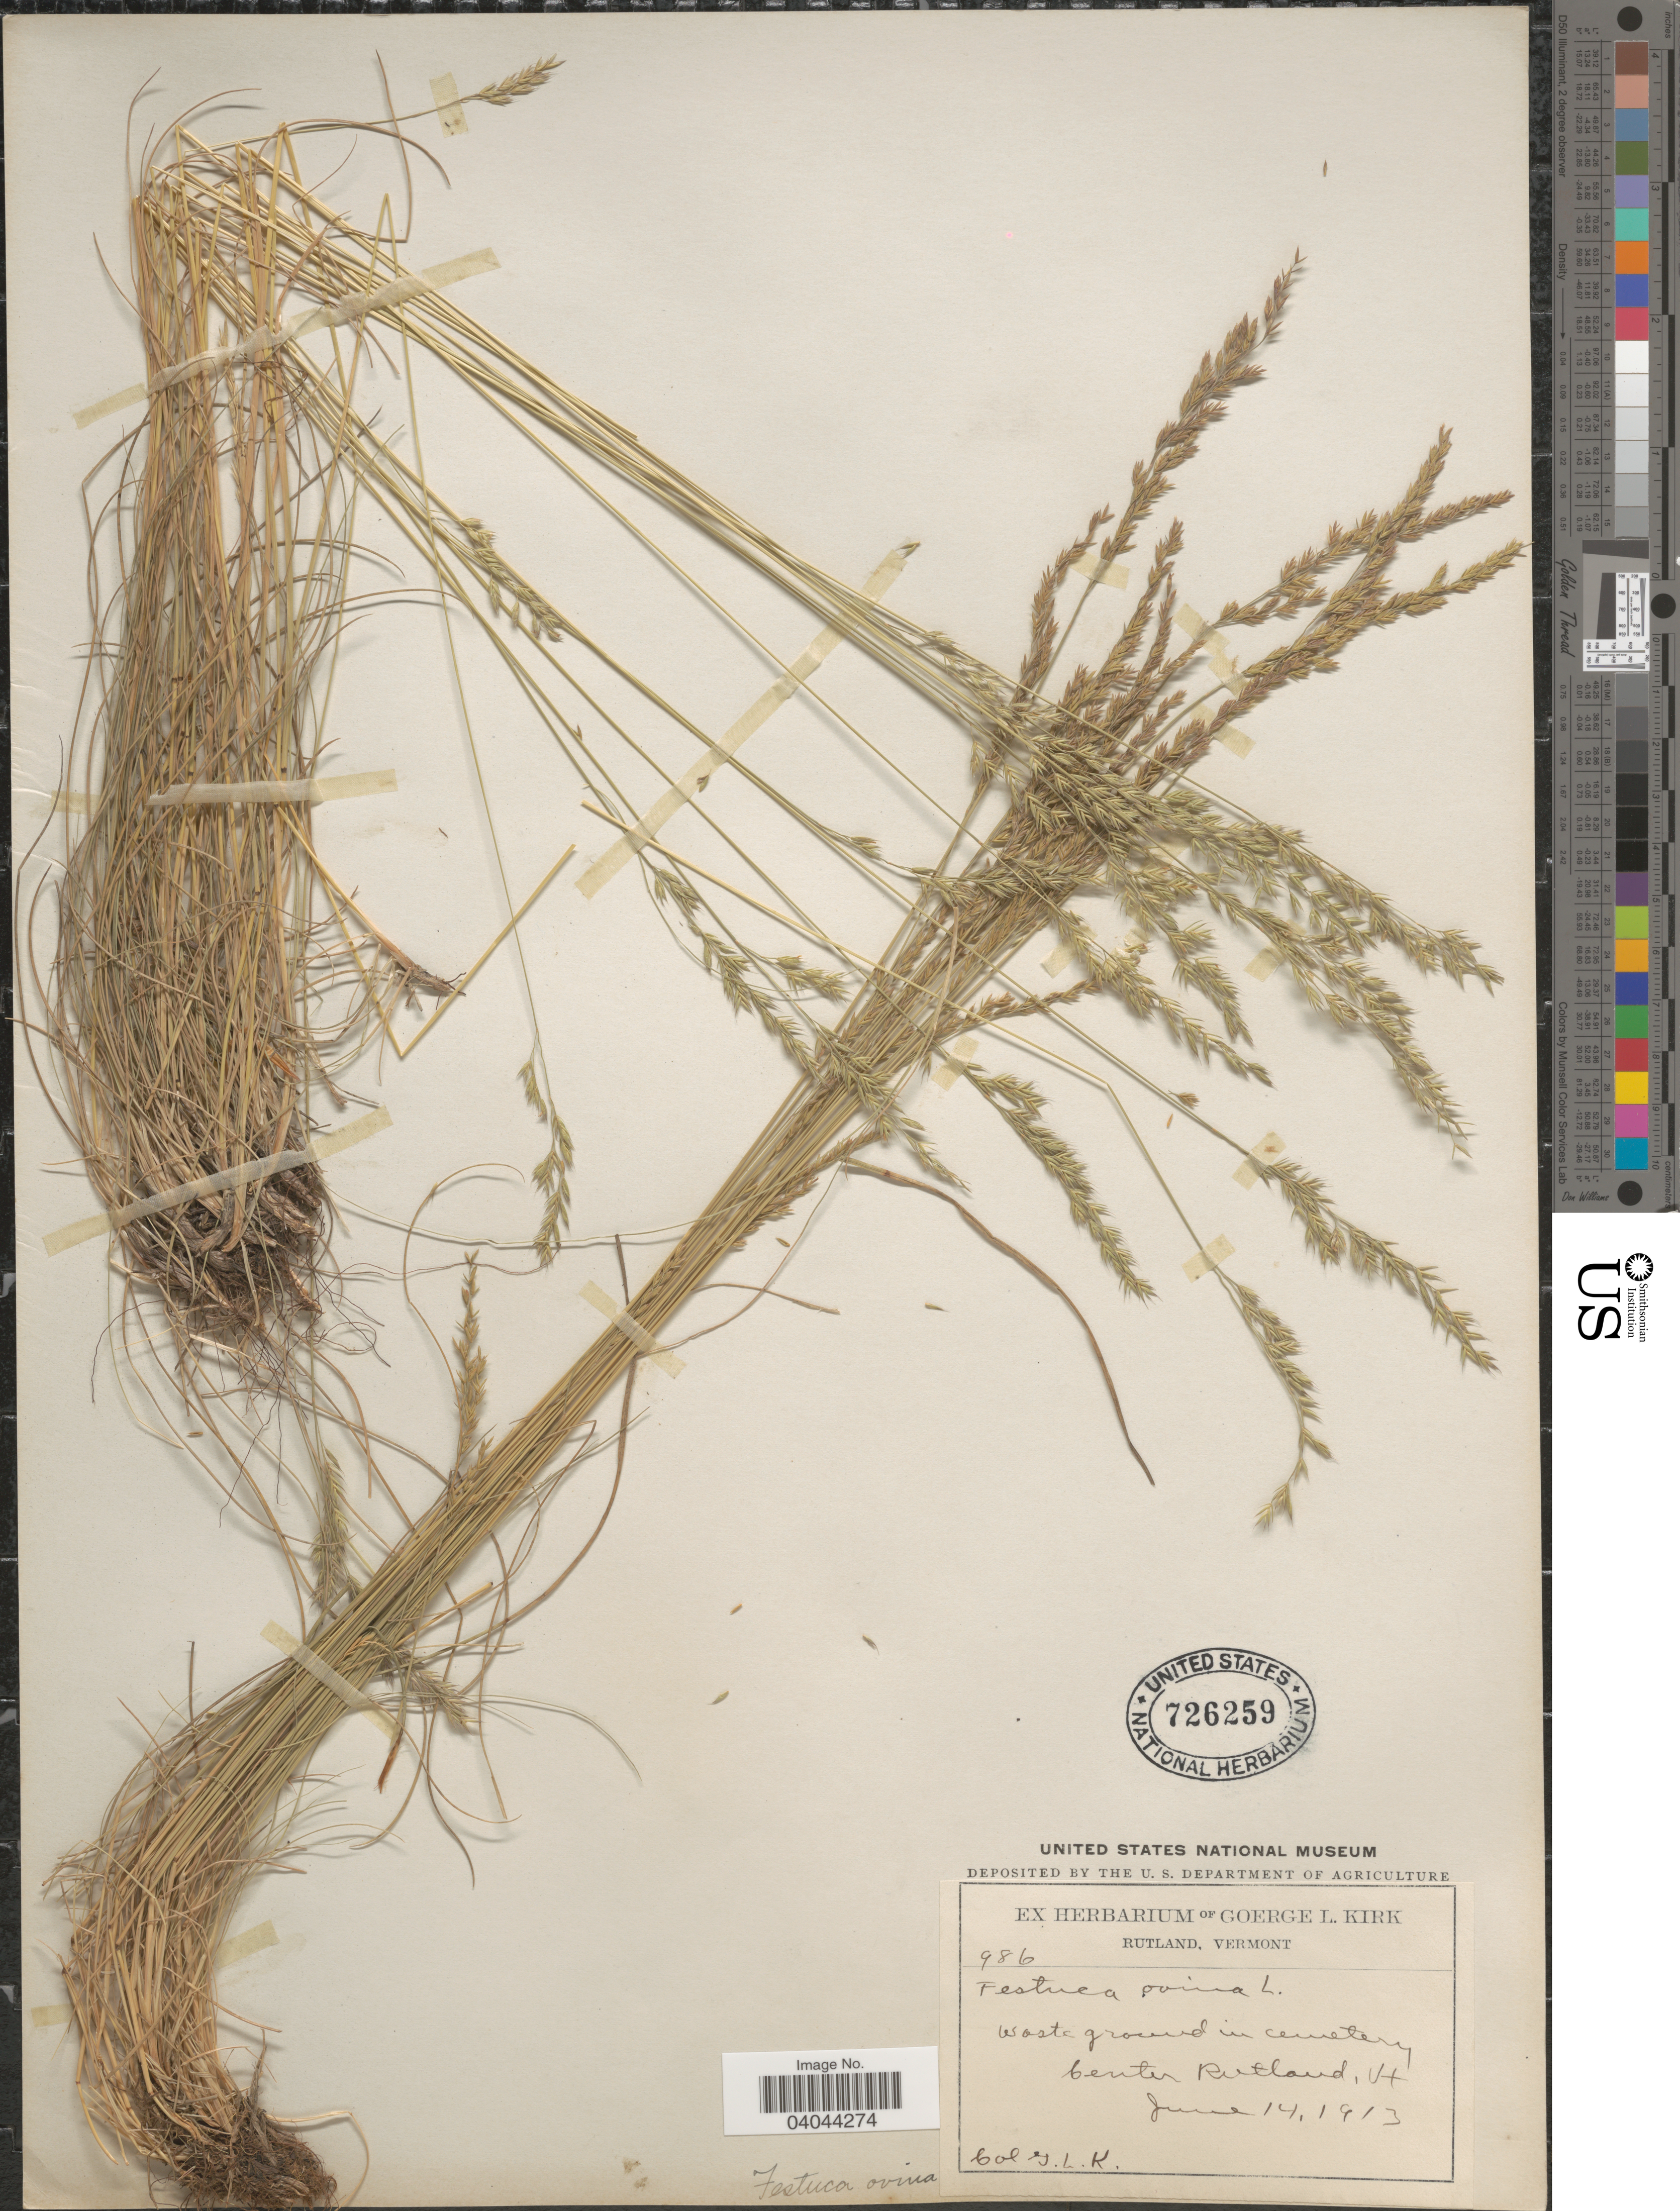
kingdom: Plantae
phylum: Tracheophyta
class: Liliopsida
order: Poales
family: Poaceae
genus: Festuca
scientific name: Festuca ovina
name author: L.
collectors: G. Kirk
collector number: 986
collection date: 1913-06-14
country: United States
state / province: Vermont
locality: Waste ground in cemetery Center Rutland.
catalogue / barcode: US 726259